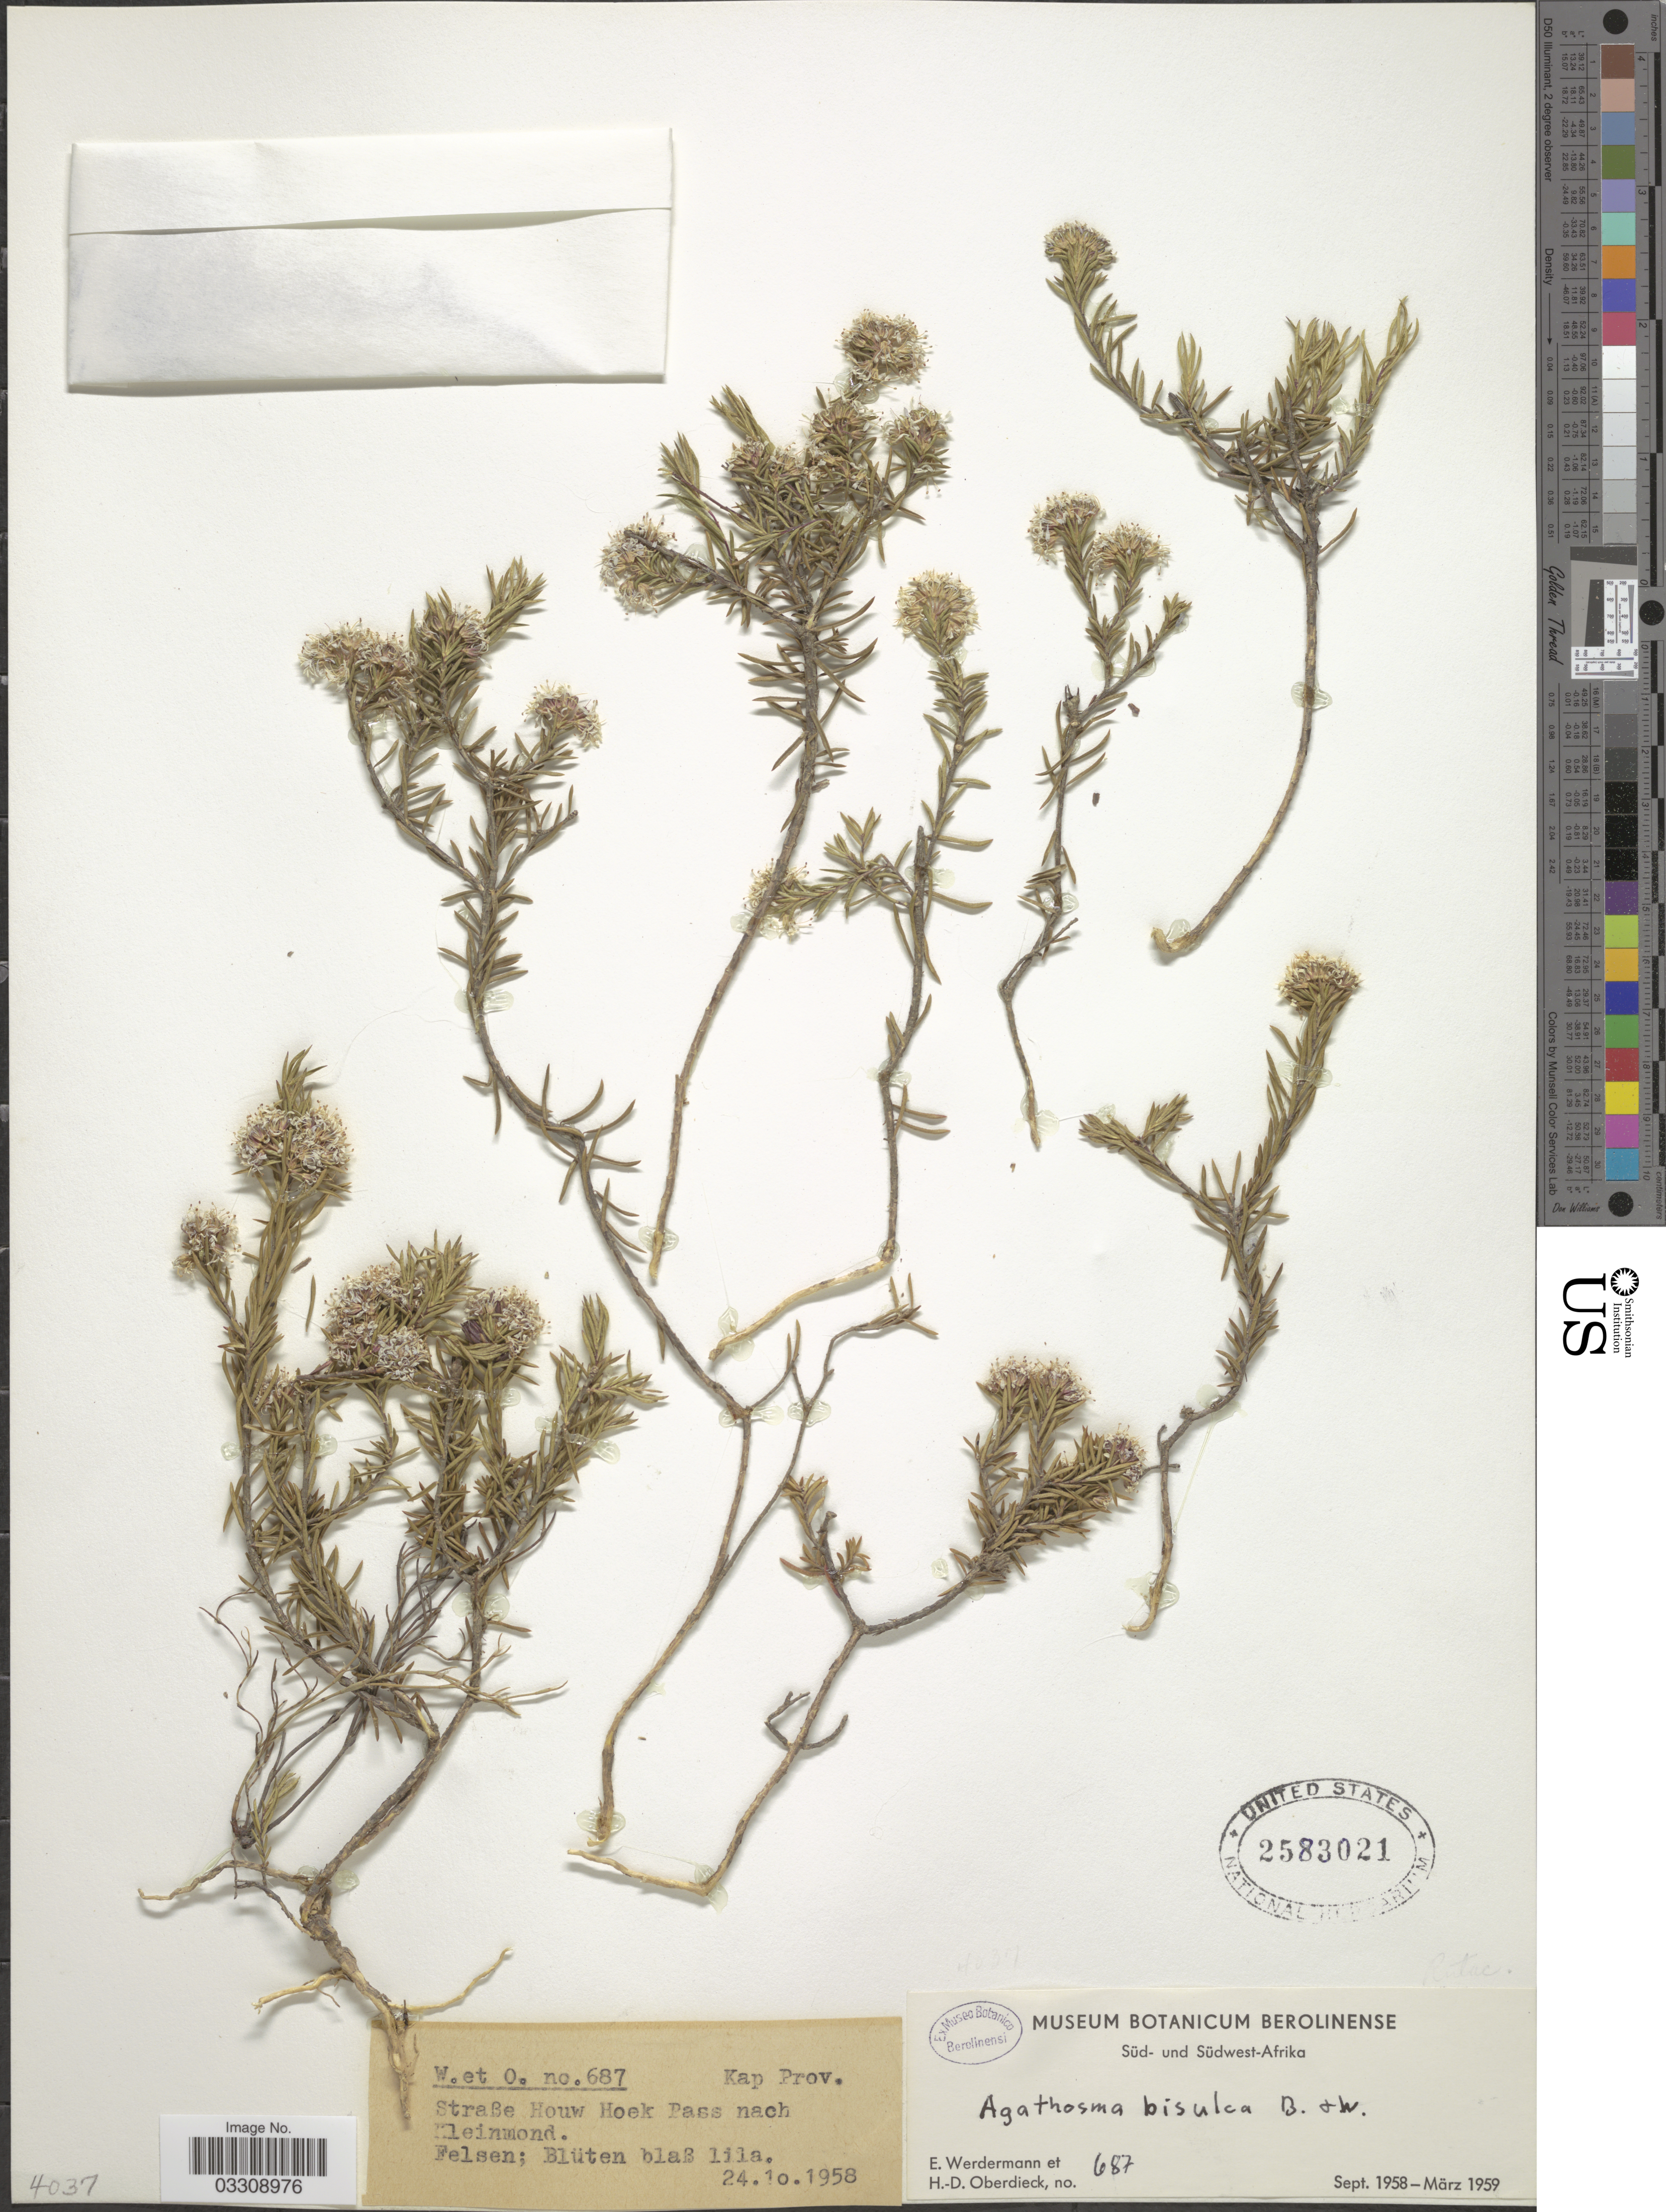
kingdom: Plantae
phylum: Tracheophyta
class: Magnoliopsida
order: Sapindales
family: Rutaceae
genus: Agathosma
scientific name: Agathosma bisulca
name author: Bartl. & H.L. Wendl.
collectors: E. Werdermann & H. Oberdieck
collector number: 687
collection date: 1958-10-24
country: South Africa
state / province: Western Cape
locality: Kap Prov., Strabe Houw Hoek Pass nach Kleinmond.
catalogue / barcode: US 2583021